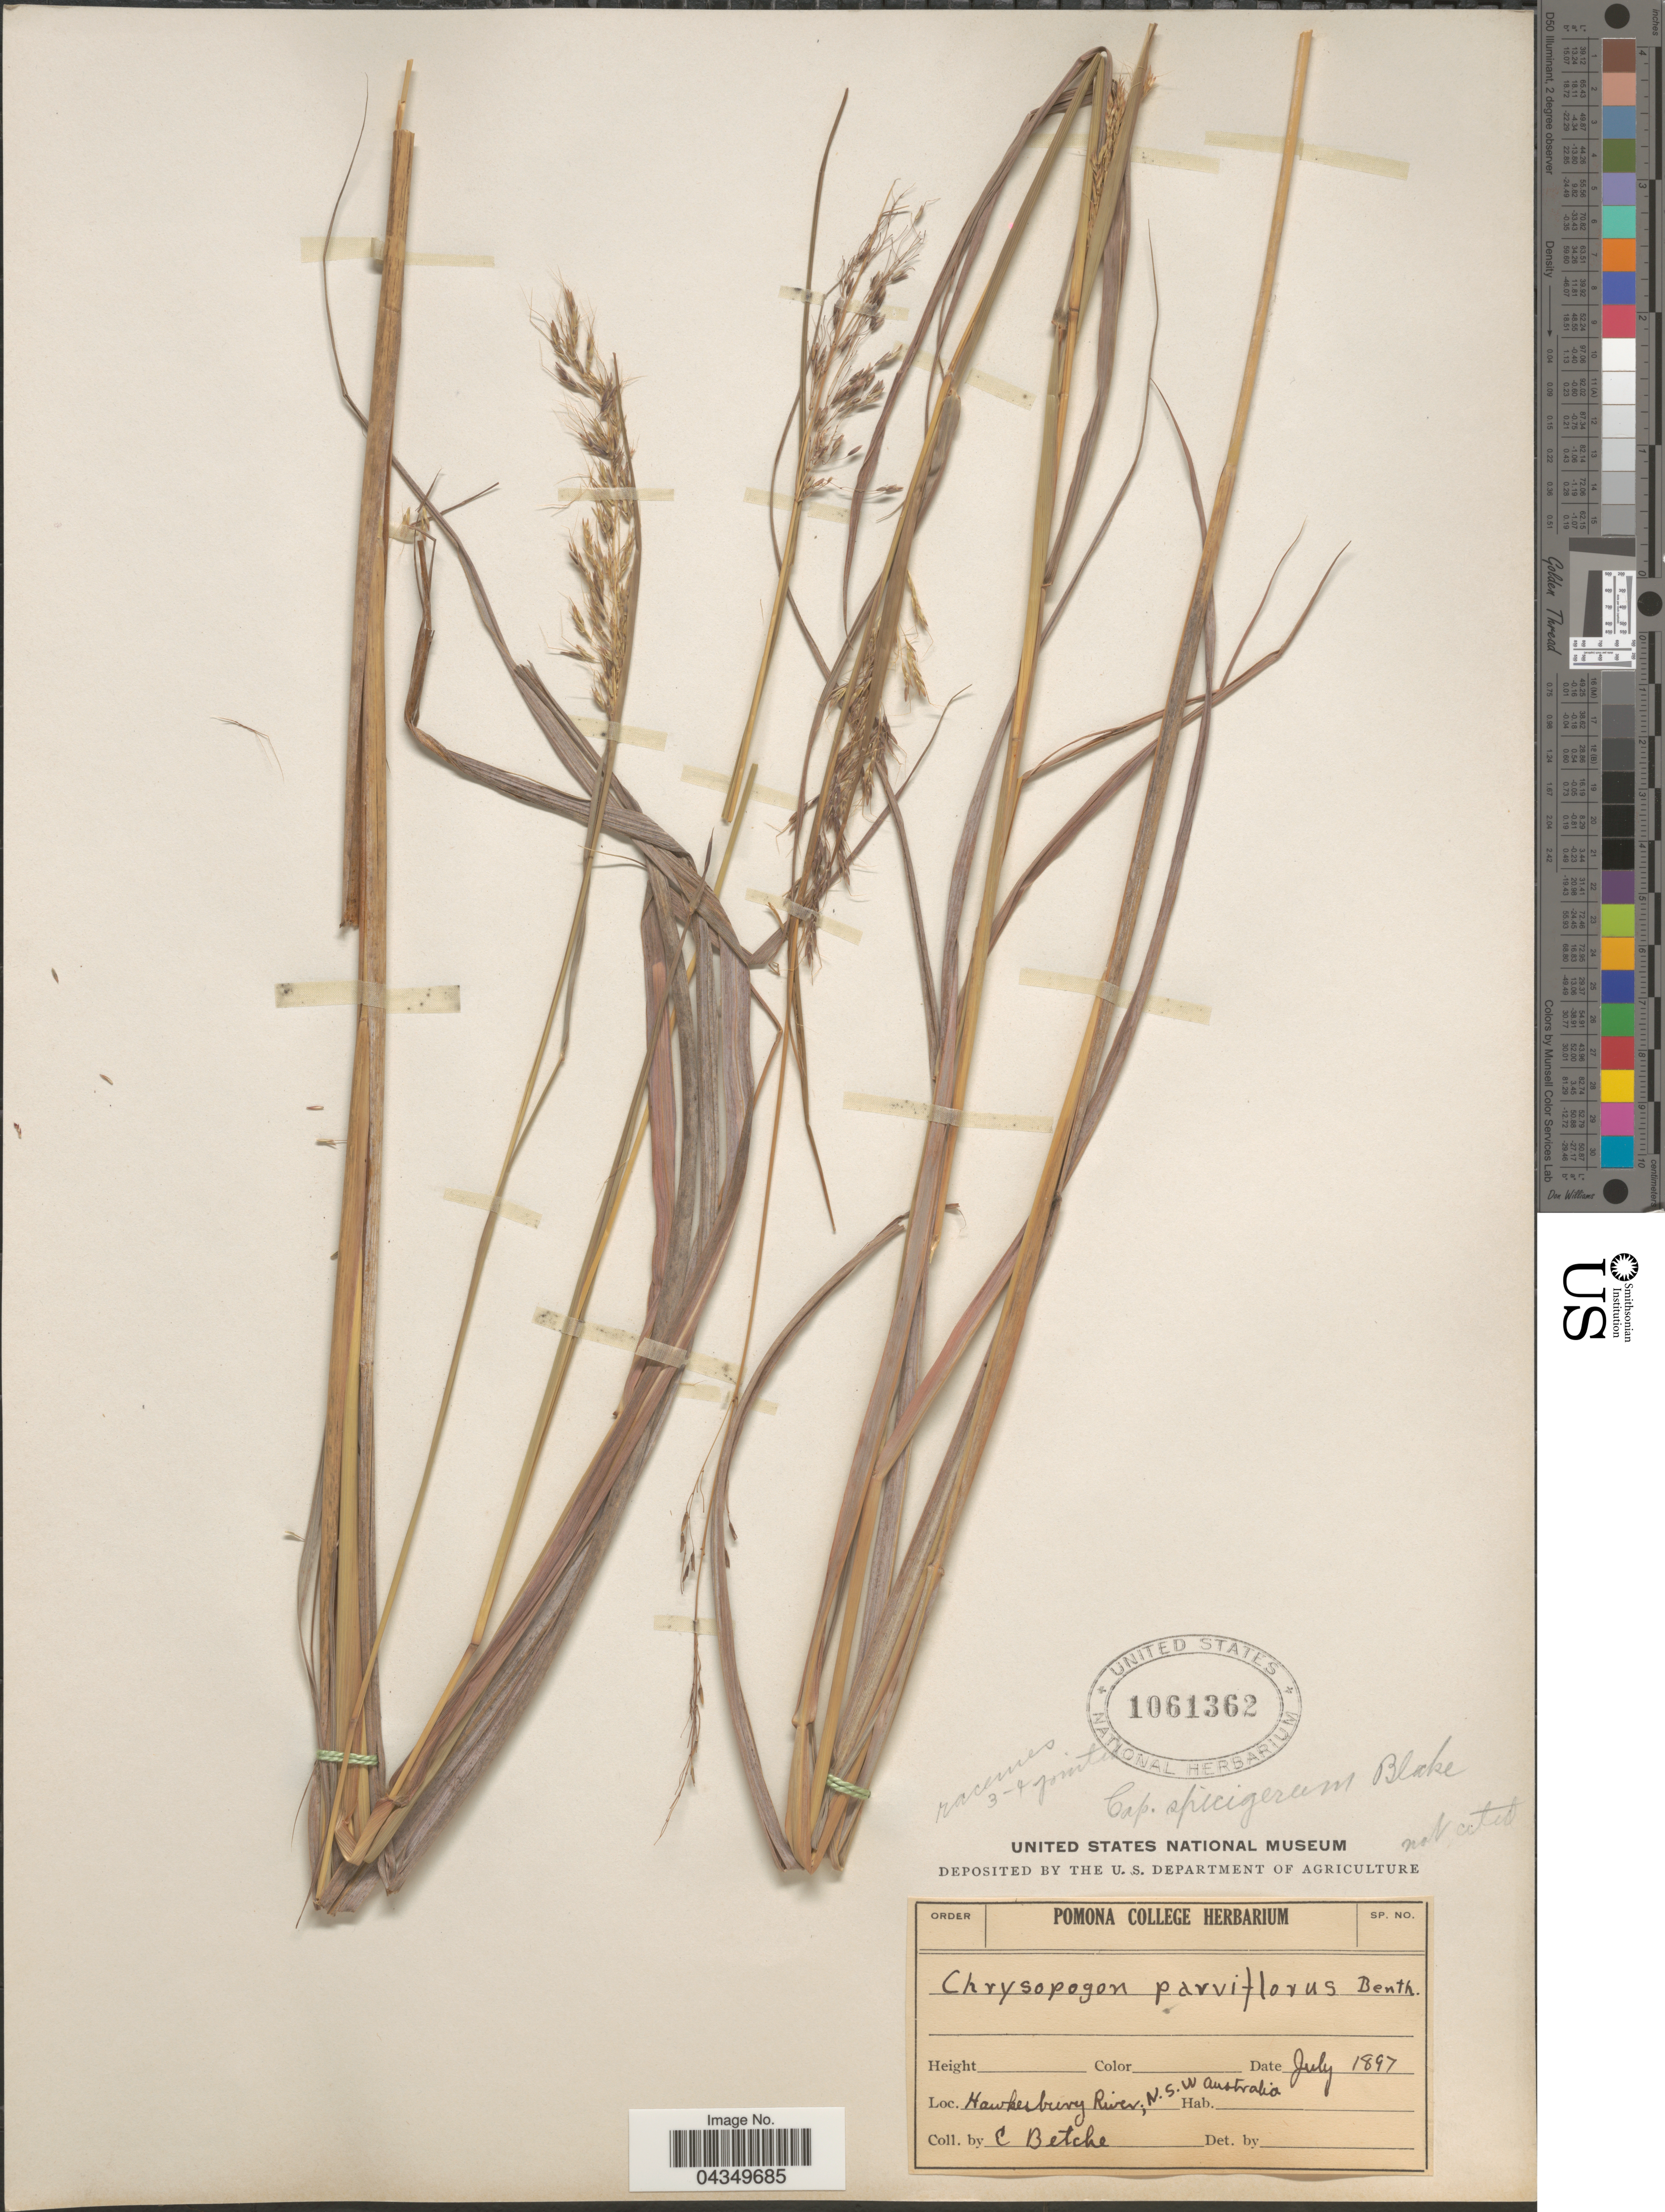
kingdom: Plantae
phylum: Tracheophyta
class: Liliopsida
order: Poales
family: Poaceae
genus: Capillipedium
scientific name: Capillipedium spicigerum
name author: S.T. Blake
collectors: E. Betche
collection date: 1897-07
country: Australia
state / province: New South Wales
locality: Hawkerburg River;N.S.W. australia.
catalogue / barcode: US 1061362